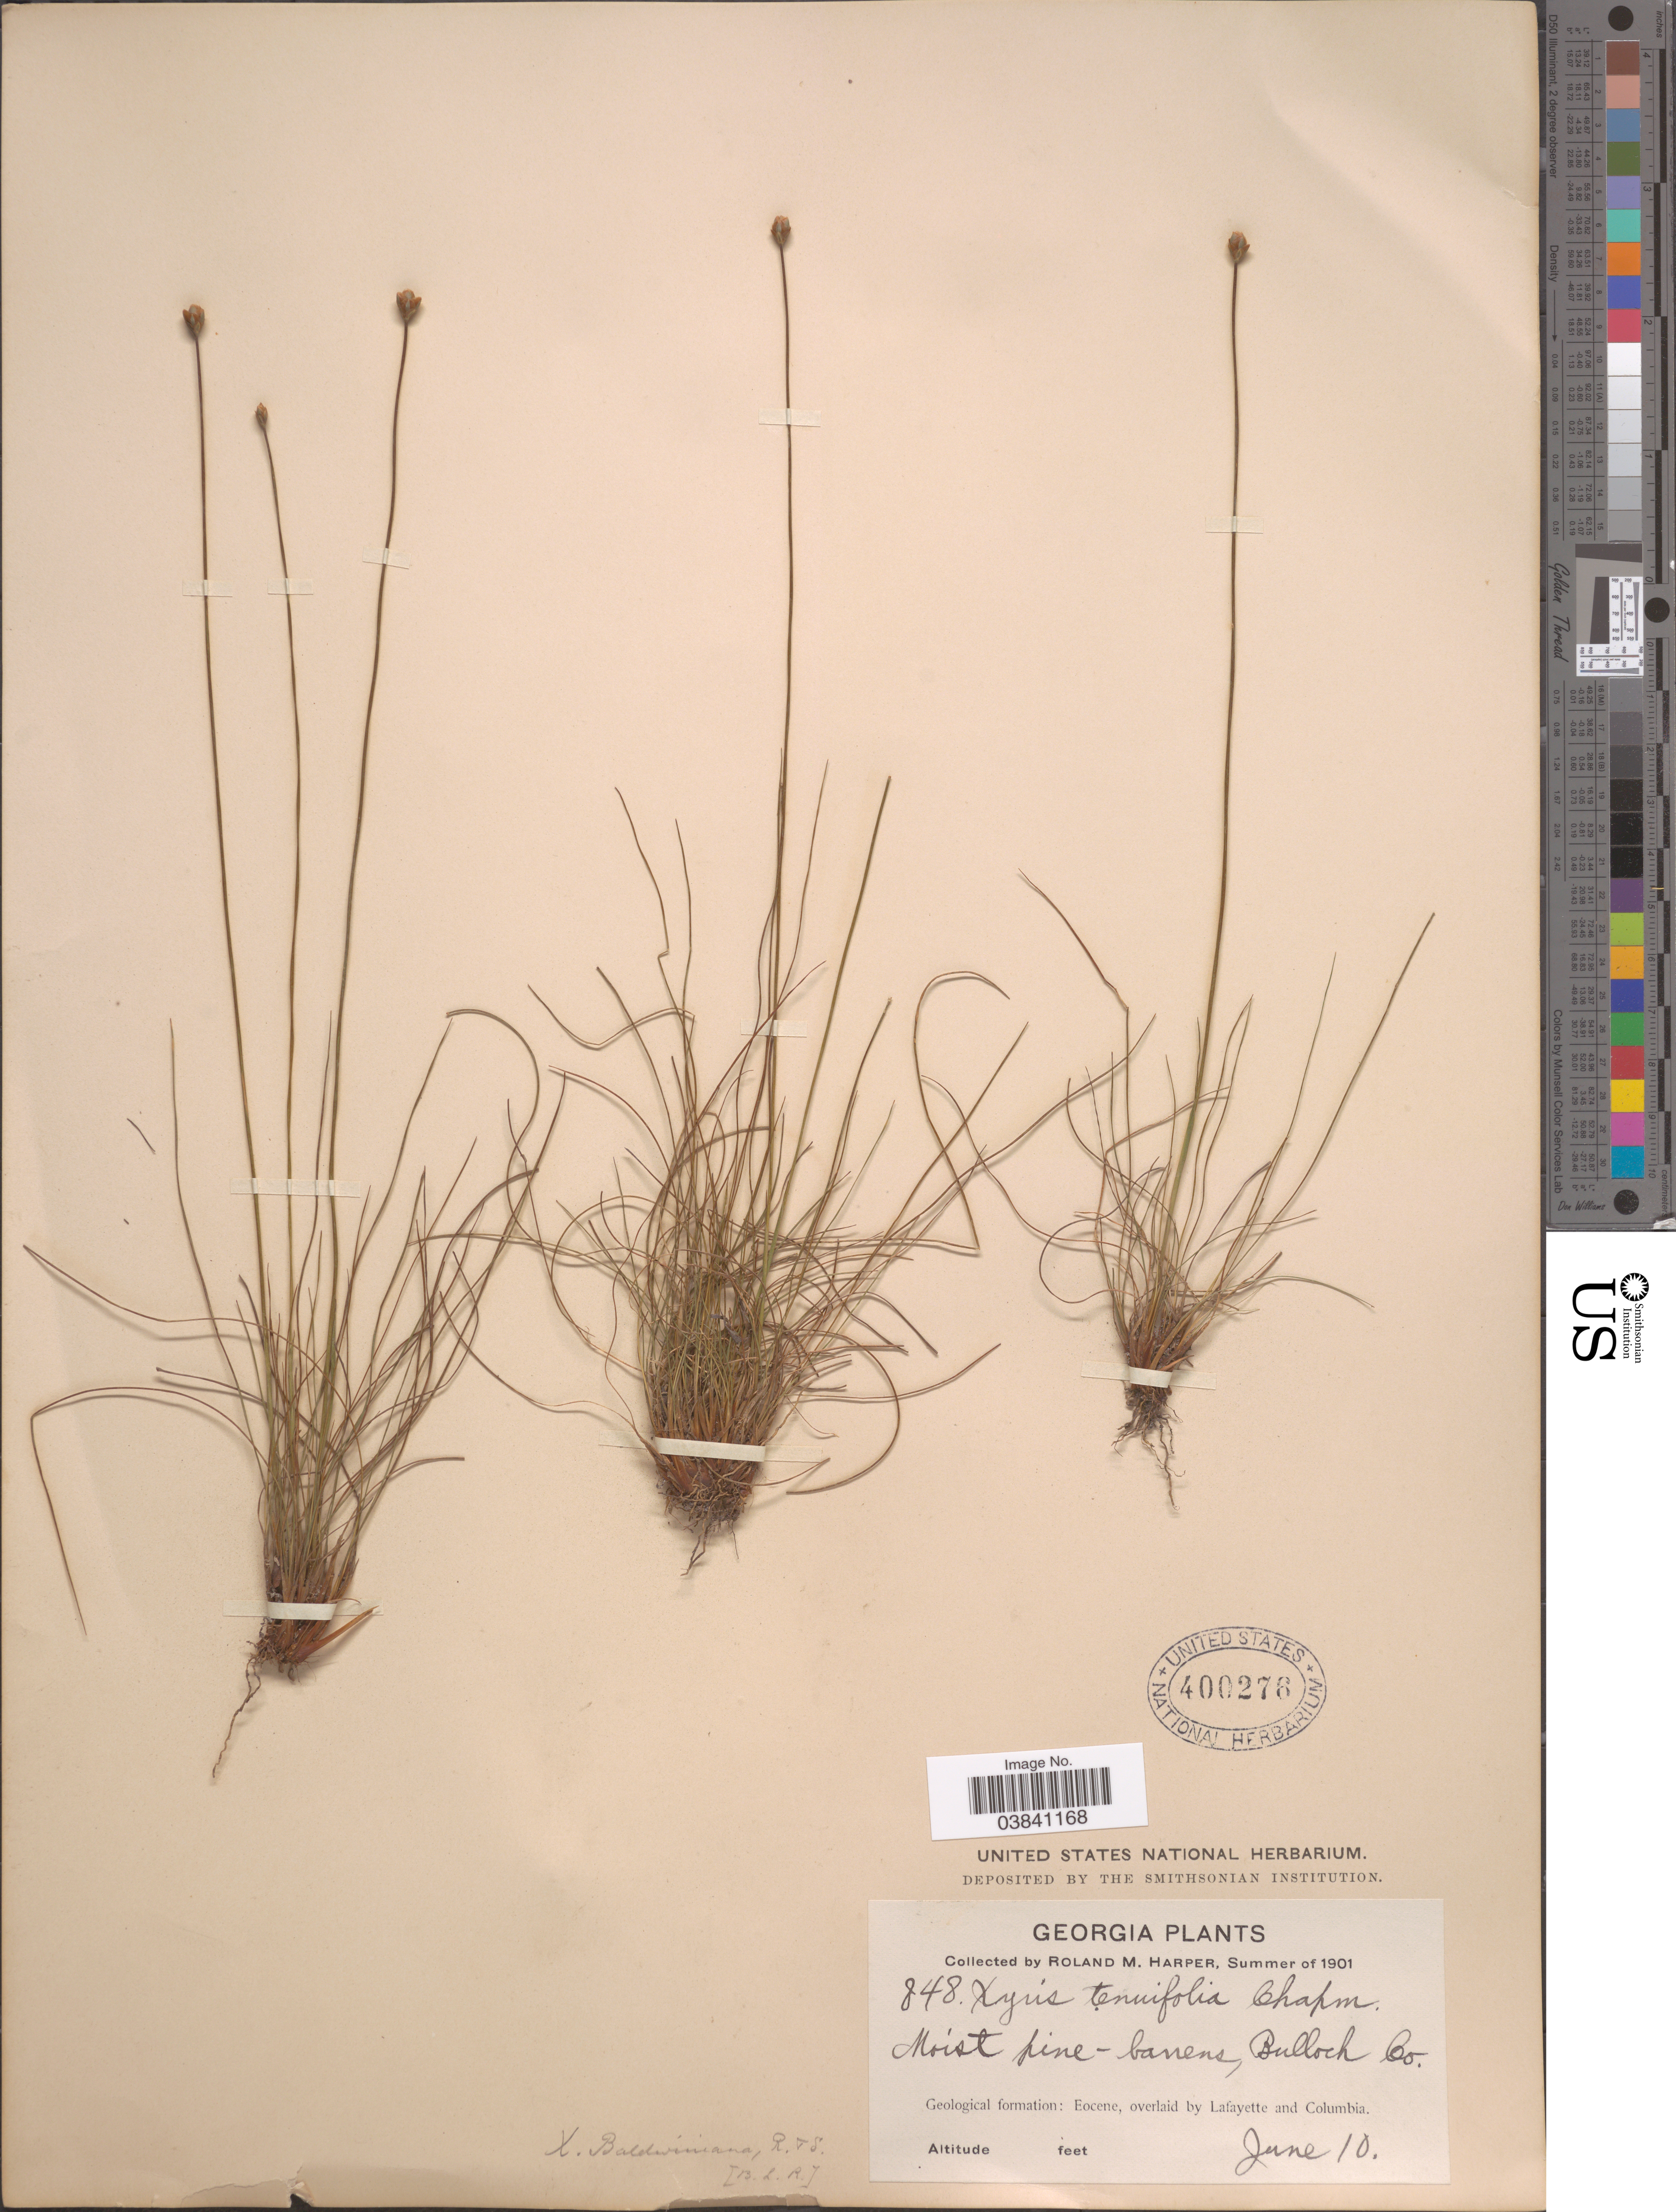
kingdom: Plantae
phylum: Tracheophyta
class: Liliopsida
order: Poales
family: Xyridaceae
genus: Xyris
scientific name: Xyris baldwiniana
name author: Schult.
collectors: R. M. Harper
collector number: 848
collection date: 1901-06-10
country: United States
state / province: Georgia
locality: Bulloch Co. Geological formation: Eocene, overlaid by Lafayette and Columbia.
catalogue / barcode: US 400276